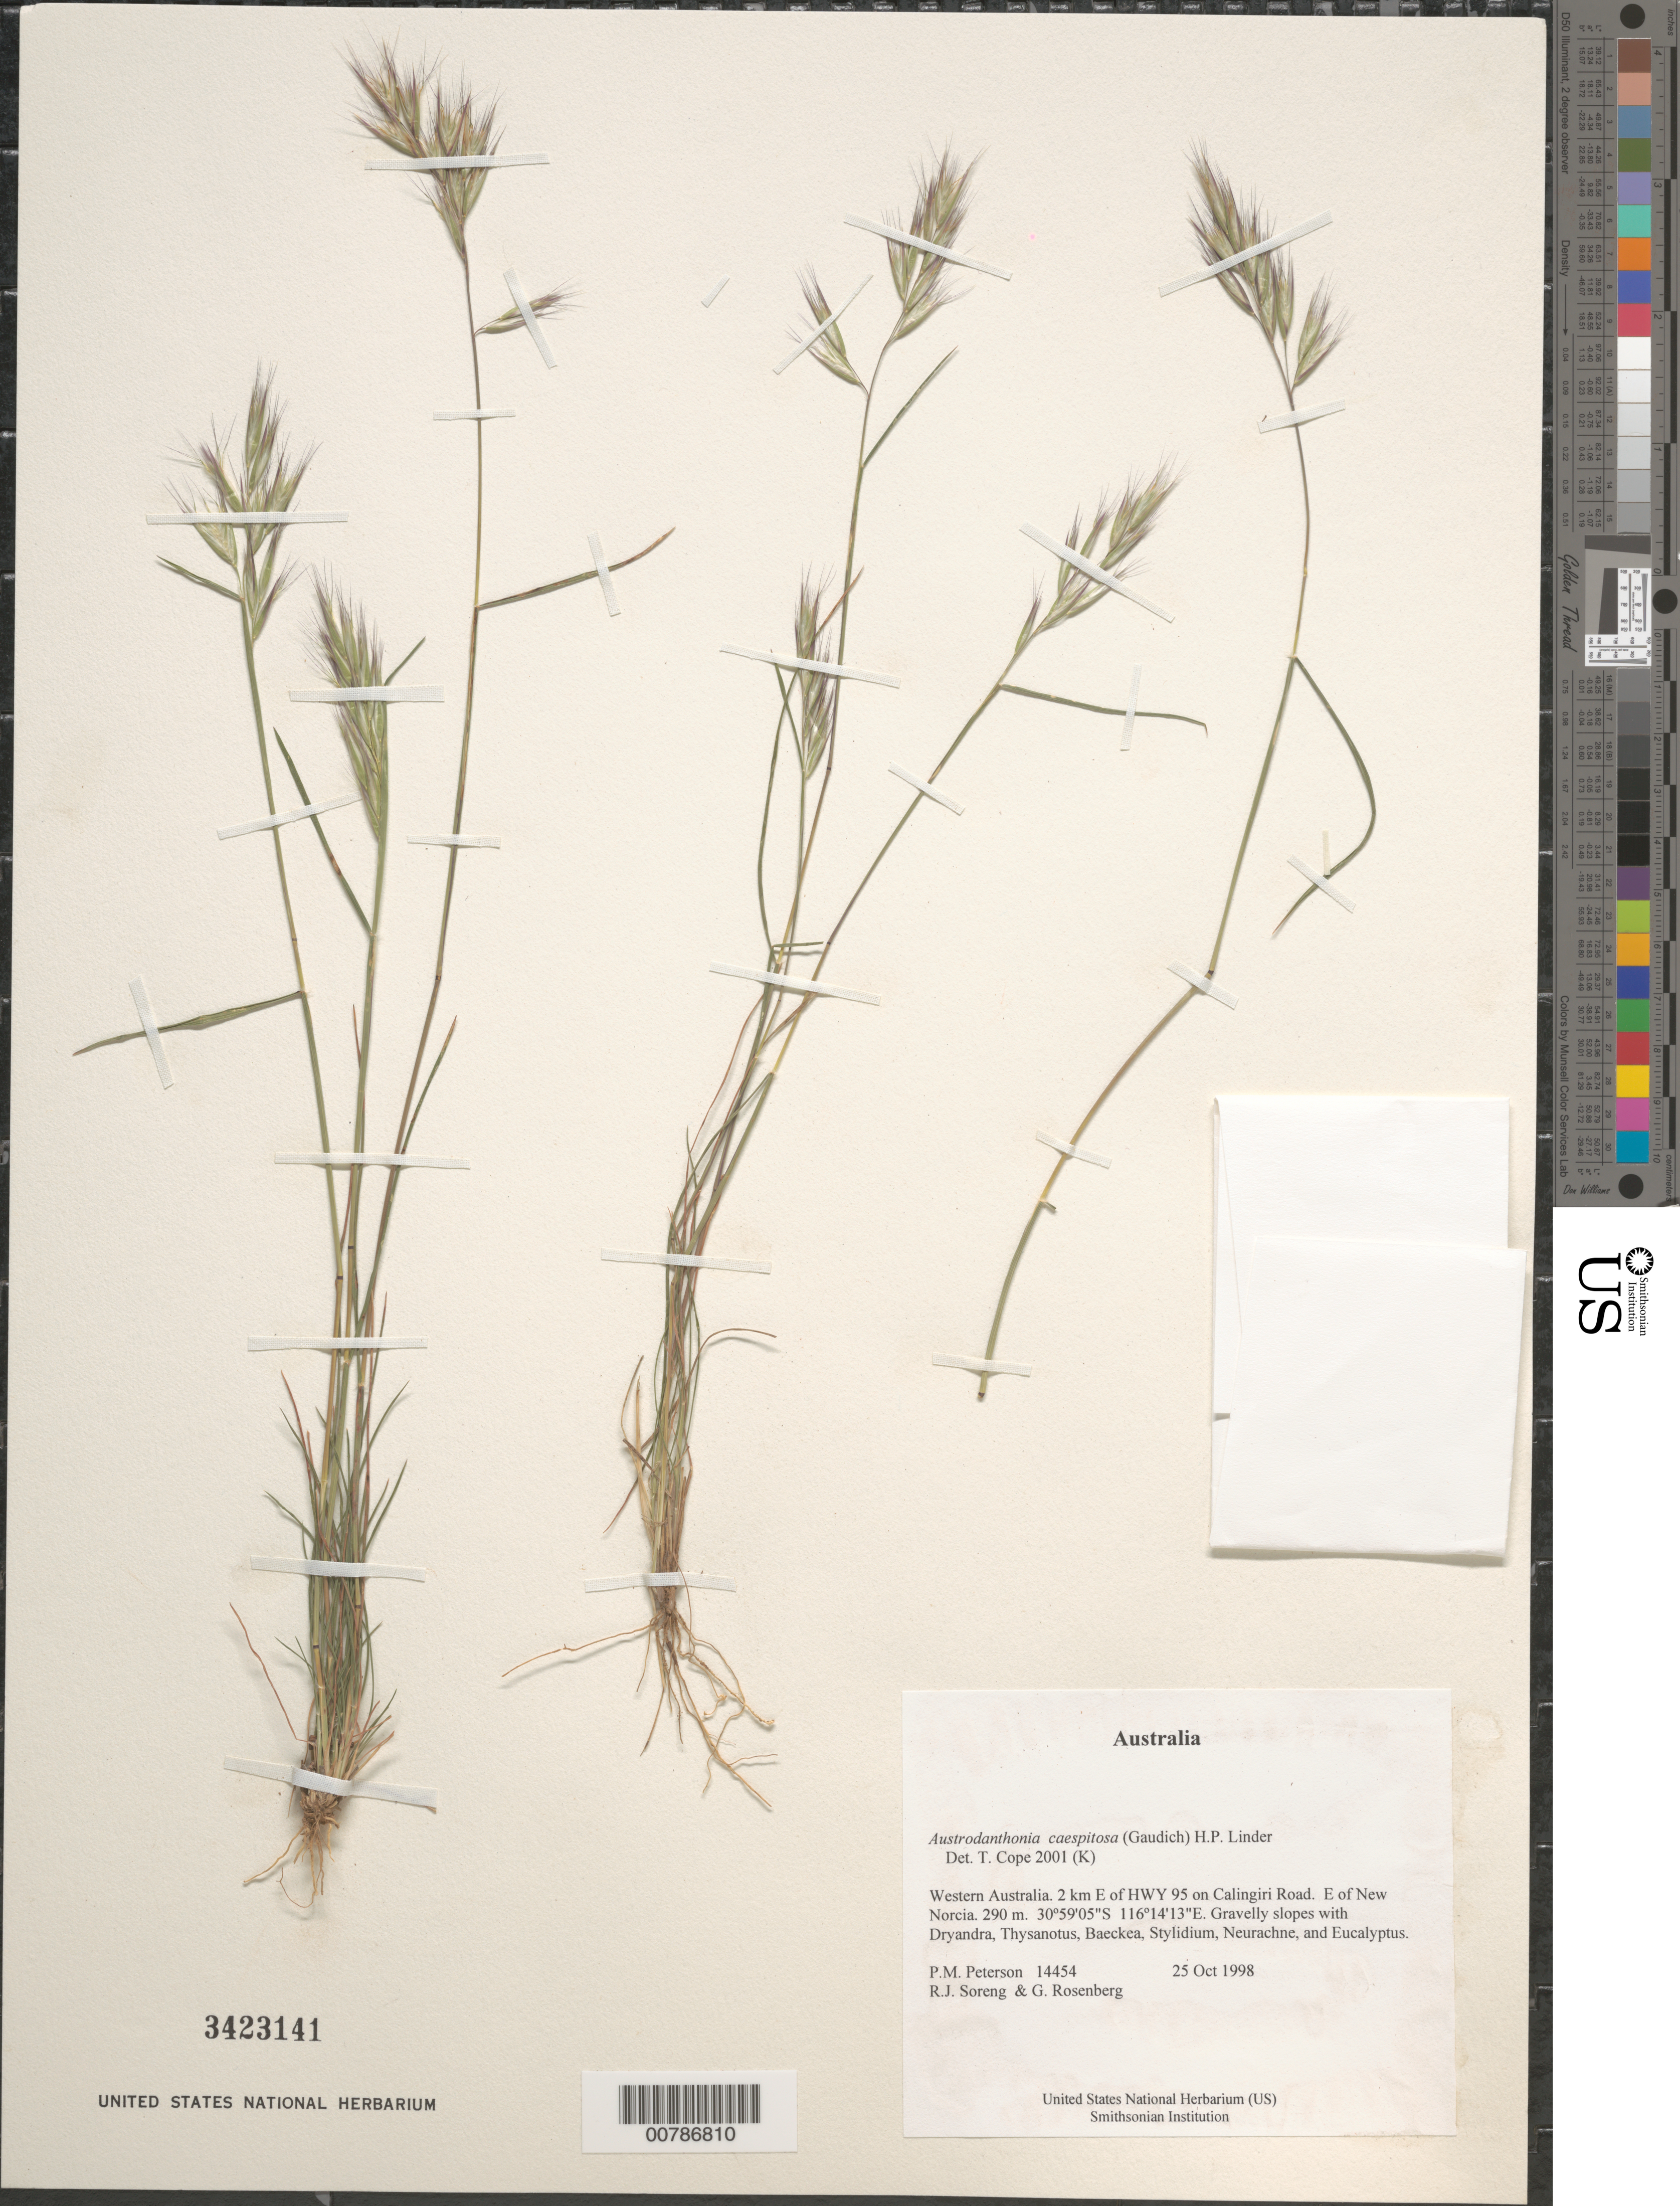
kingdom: Plantae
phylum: Tracheophyta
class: Liliopsida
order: Poales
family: Poaceae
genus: Austrodanthonia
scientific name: Austrodanthonia caespitosa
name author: (Gaudich.) H.P. Linder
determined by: Cope, T. A.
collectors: P. M. Peterson, R. J. Soreng & G. Rosenberg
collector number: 14454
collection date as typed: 25 Oct 1998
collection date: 1998-10-25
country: Australia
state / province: Western Australia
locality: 2 km E of HWY 95 on Calingiri Road. E of New Norcia.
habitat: Gravelly slopes with Dryandra, Thysanotus, Baeckea, Stylidium, Neurachne, and Eucalyptus.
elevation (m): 290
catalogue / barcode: US 3423141